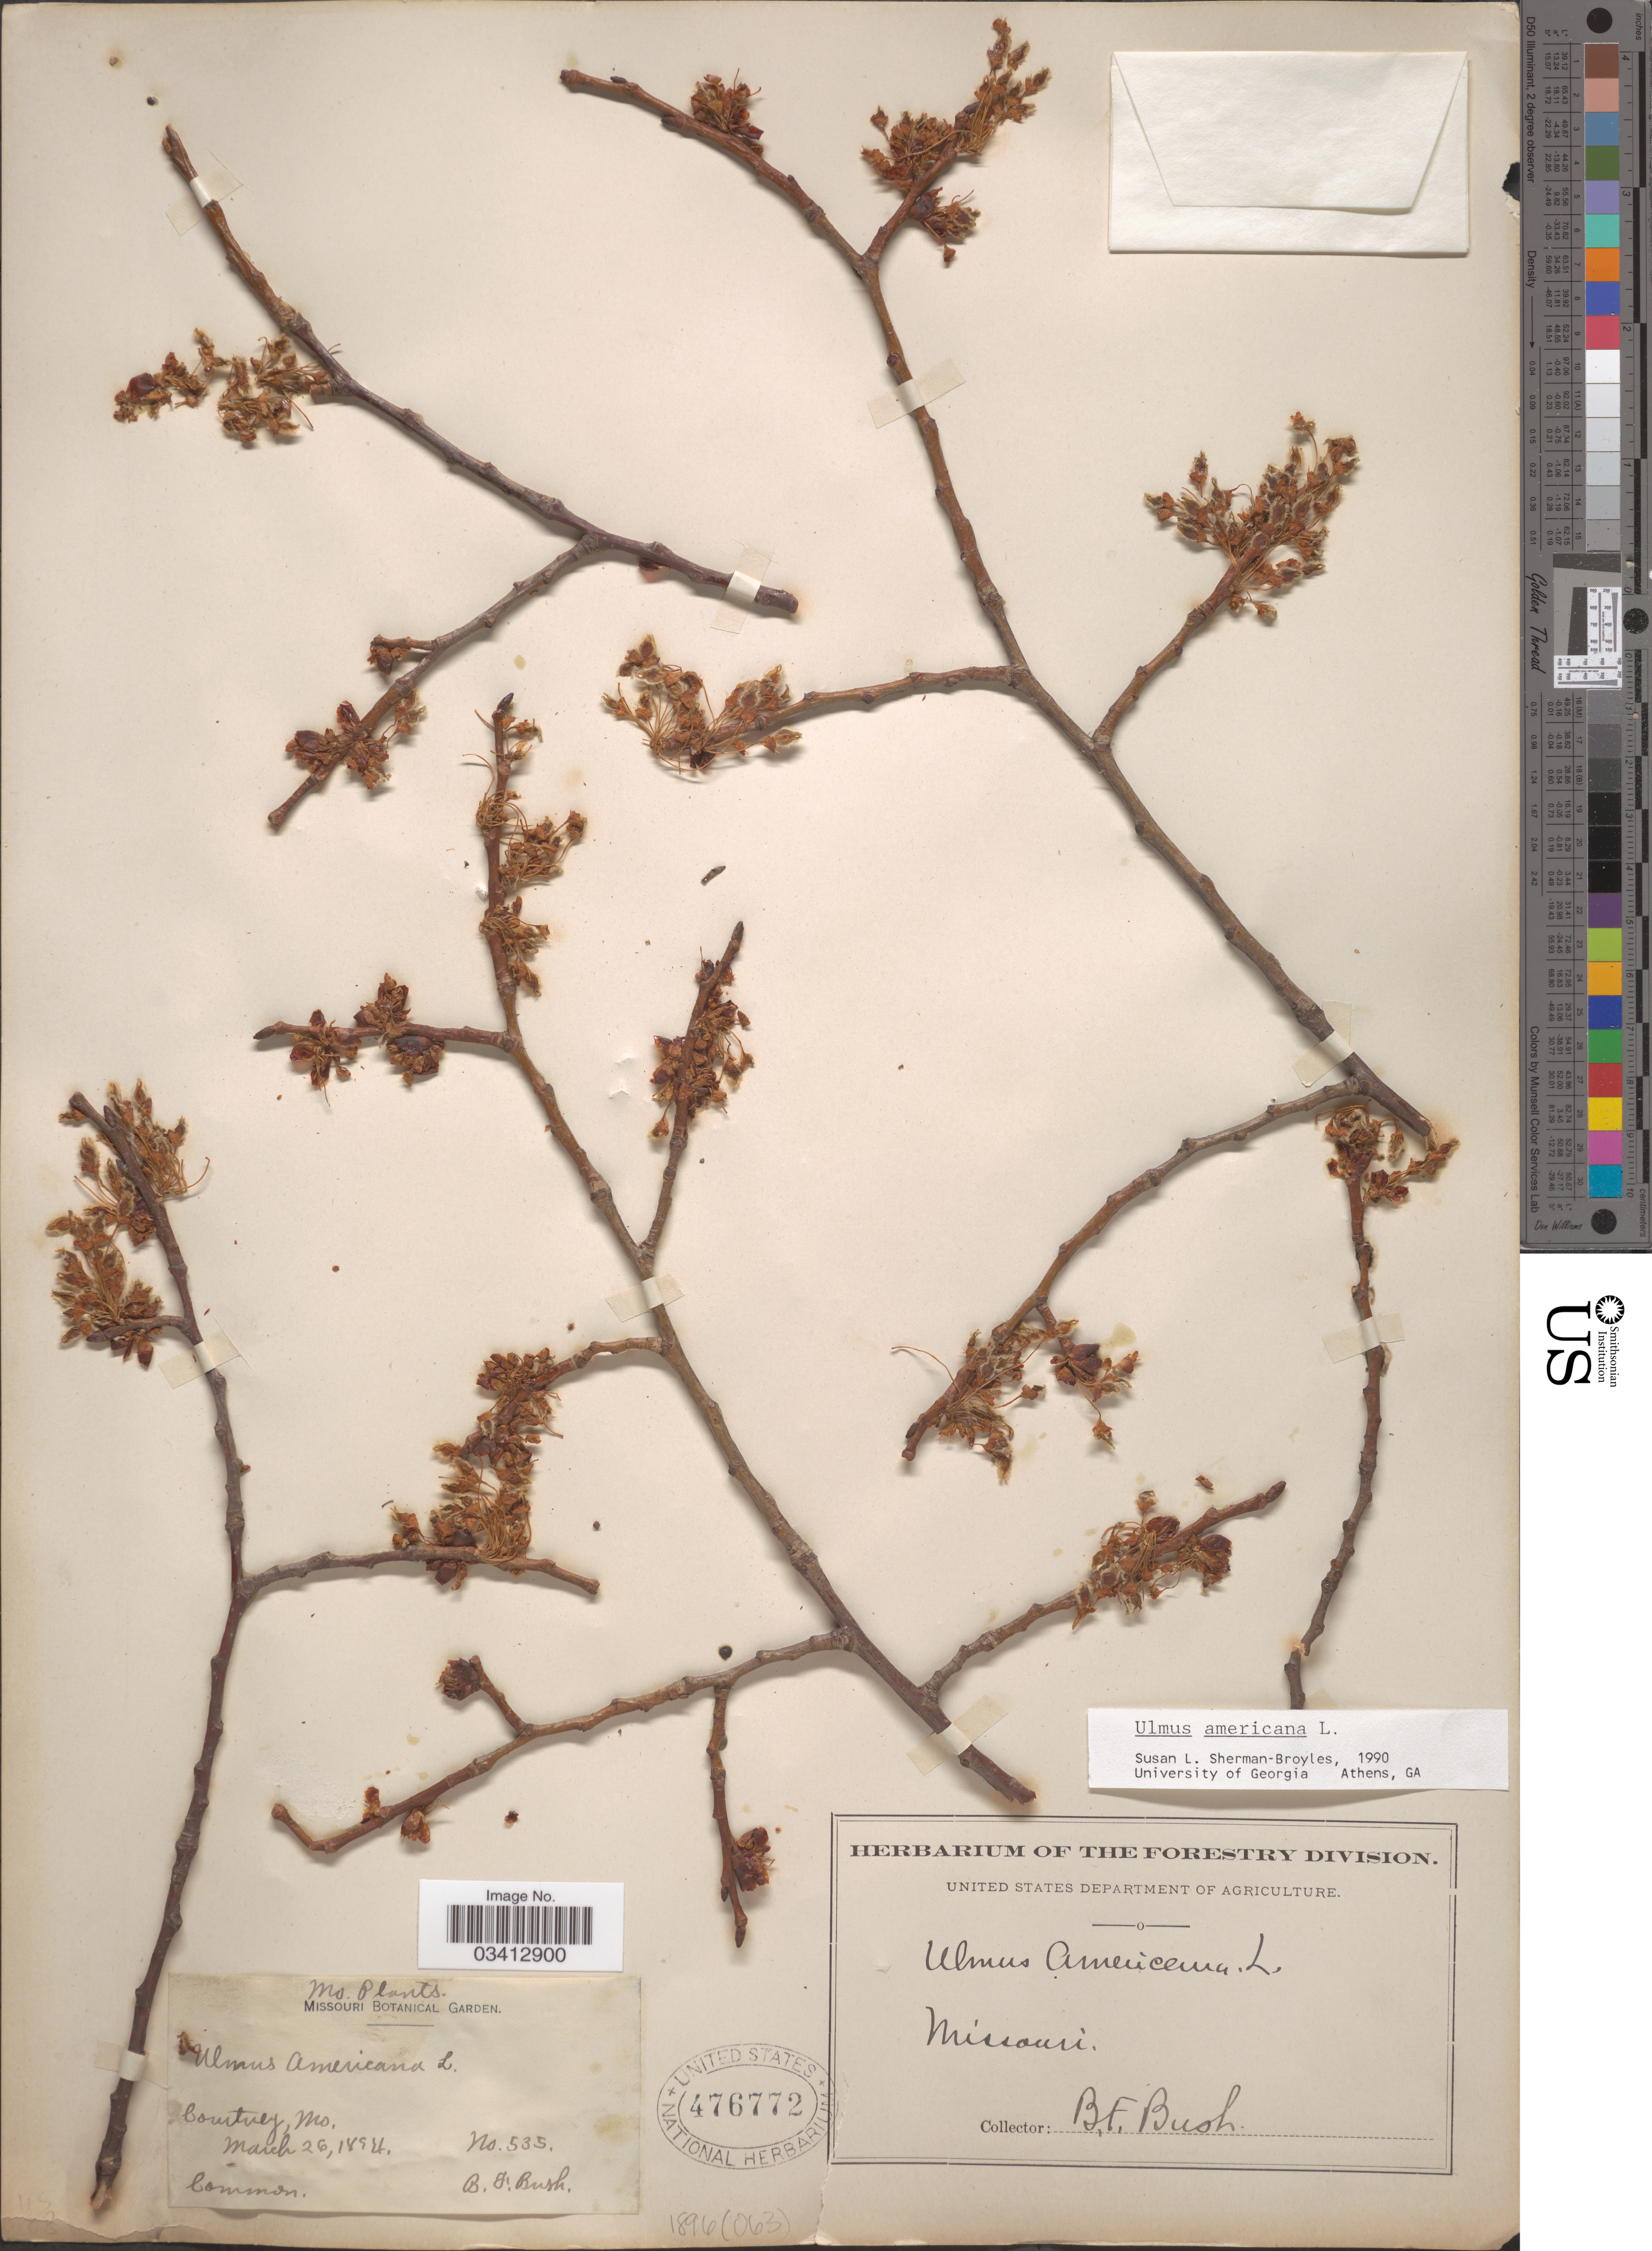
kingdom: Plantae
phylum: Tracheophyta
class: Magnoliopsida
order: Rosales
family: Ulmaceae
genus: Ulmus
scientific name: Ulmus americana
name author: L.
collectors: B. F. Bush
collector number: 535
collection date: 1894-03-26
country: United States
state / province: Missouri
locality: Courtney.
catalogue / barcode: US 476772